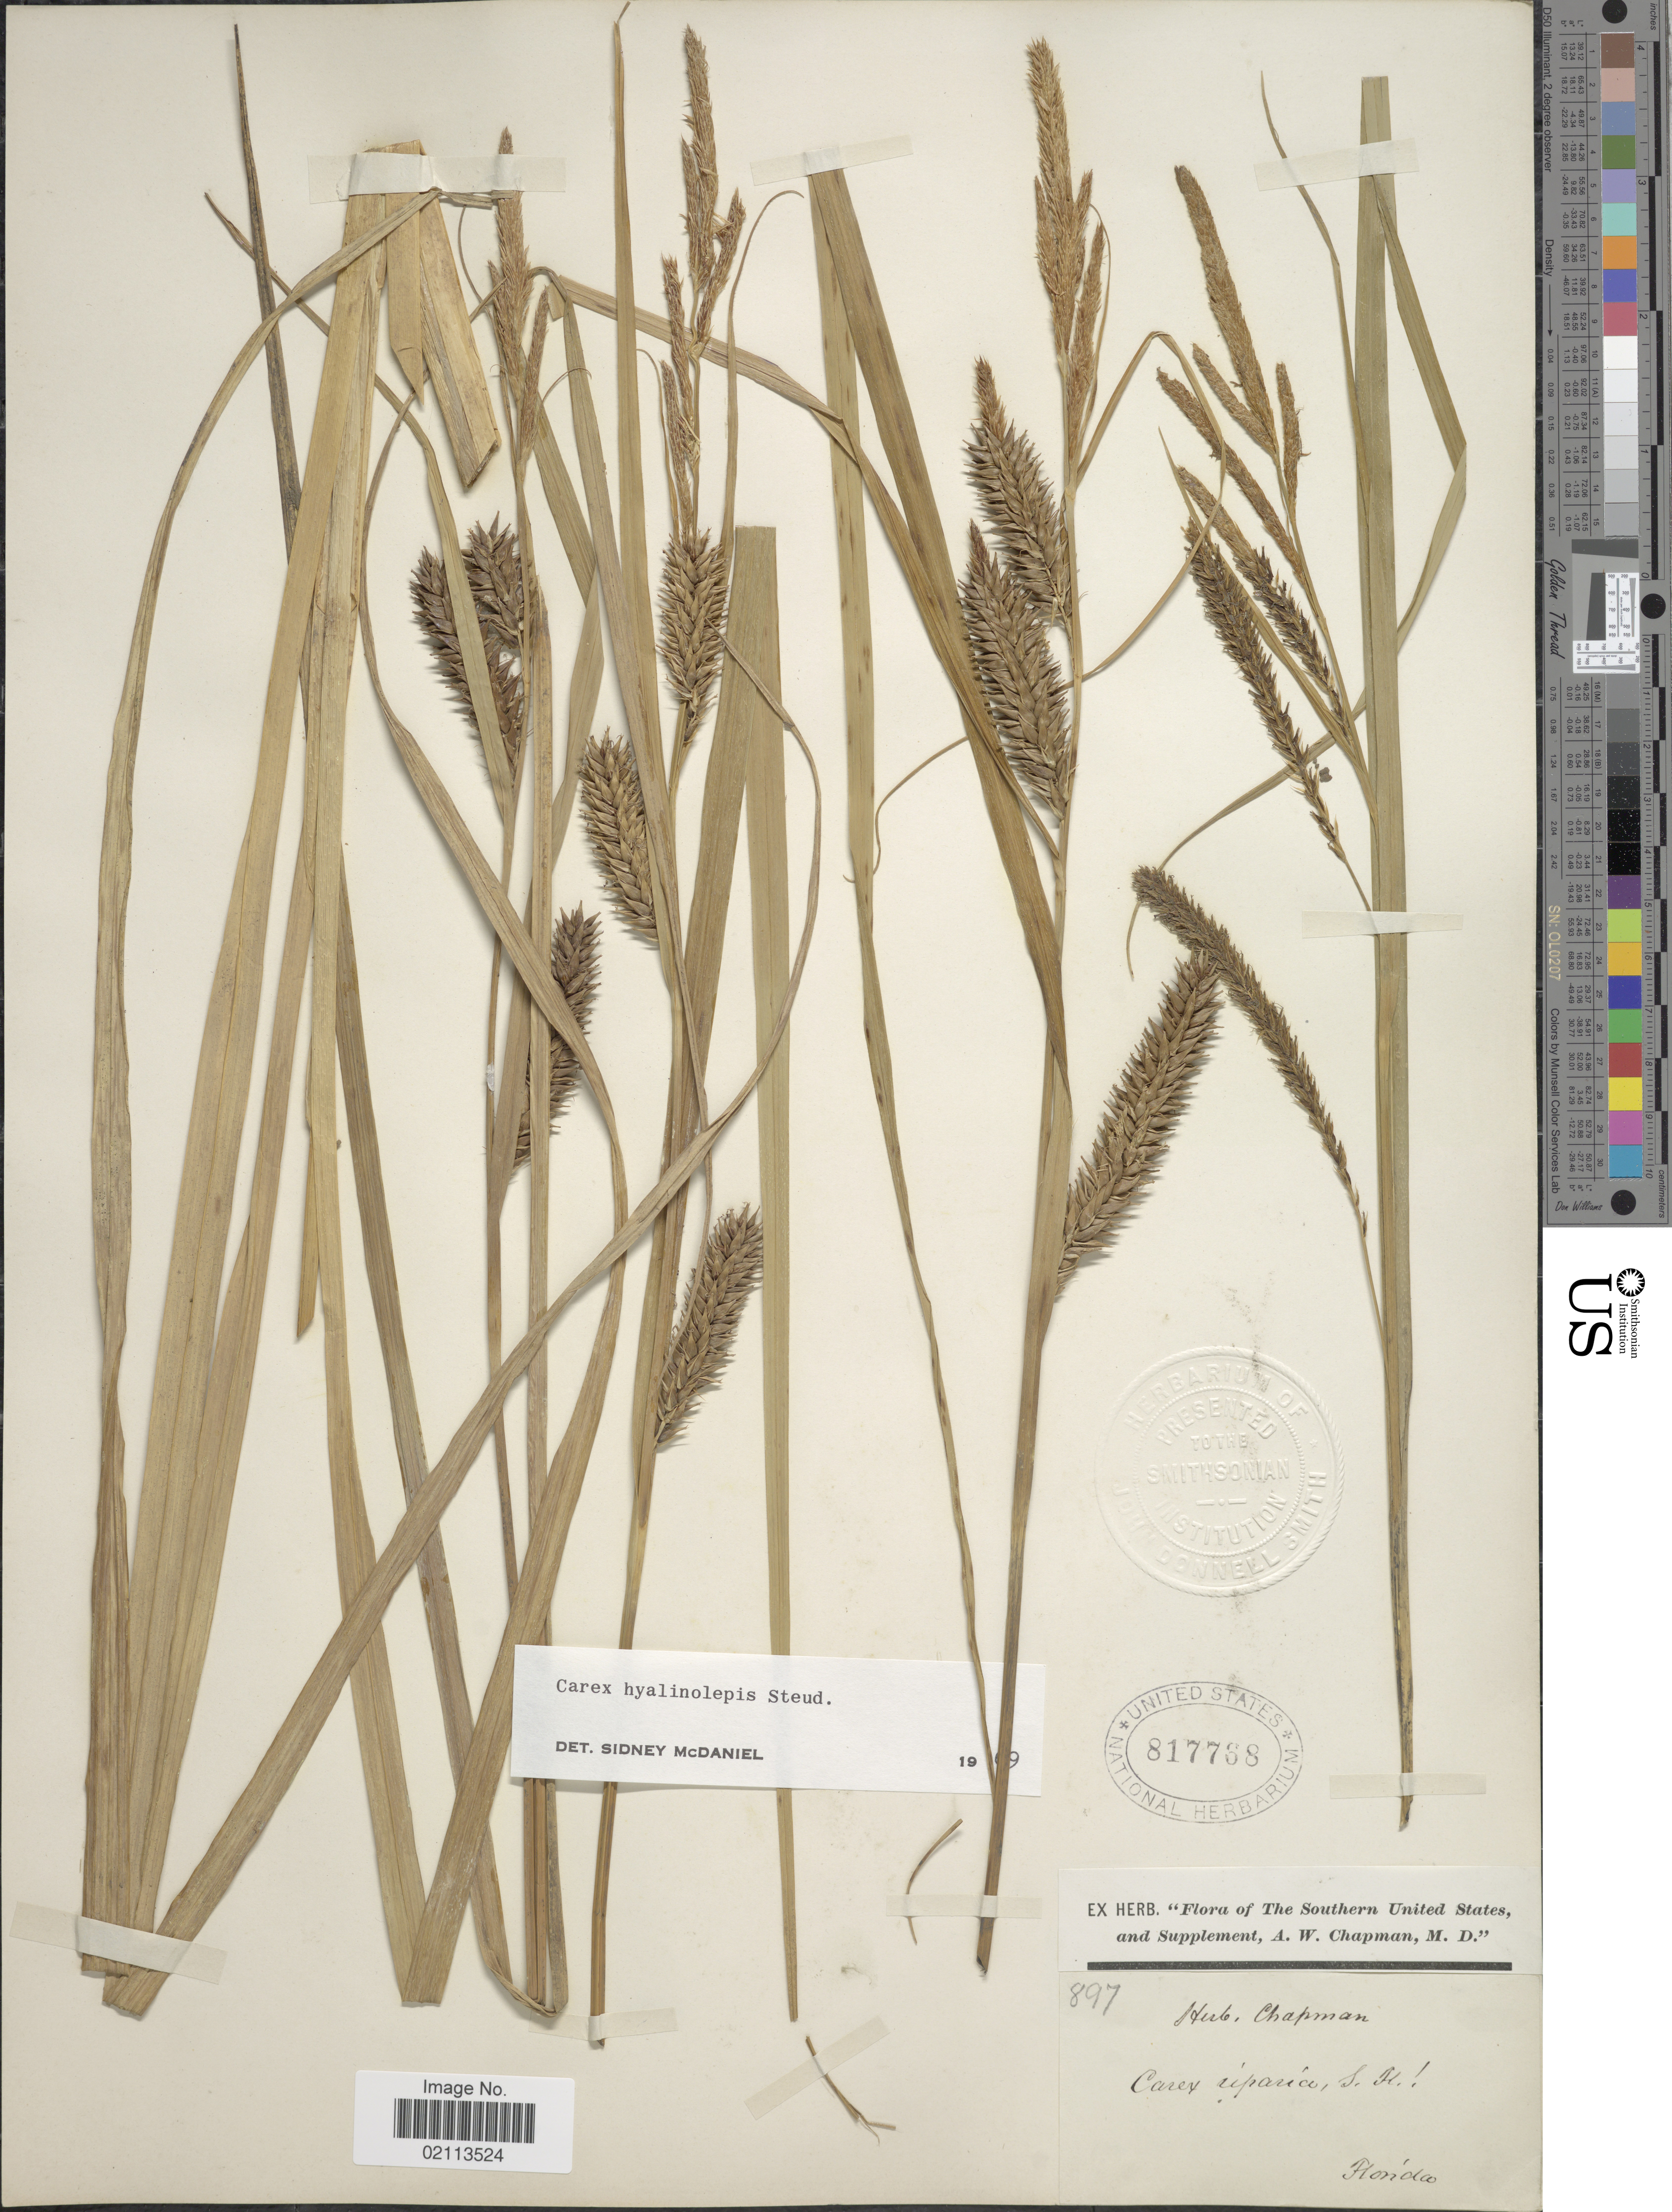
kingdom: Plantae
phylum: Tracheophyta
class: Liliopsida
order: Poales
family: Cyperaceae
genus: Carex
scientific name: Carex hyalinolepis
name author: Steud.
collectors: ex herb. Chapman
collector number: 897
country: United States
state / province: Florida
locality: The Southern United States, and Supplement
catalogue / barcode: US 817768